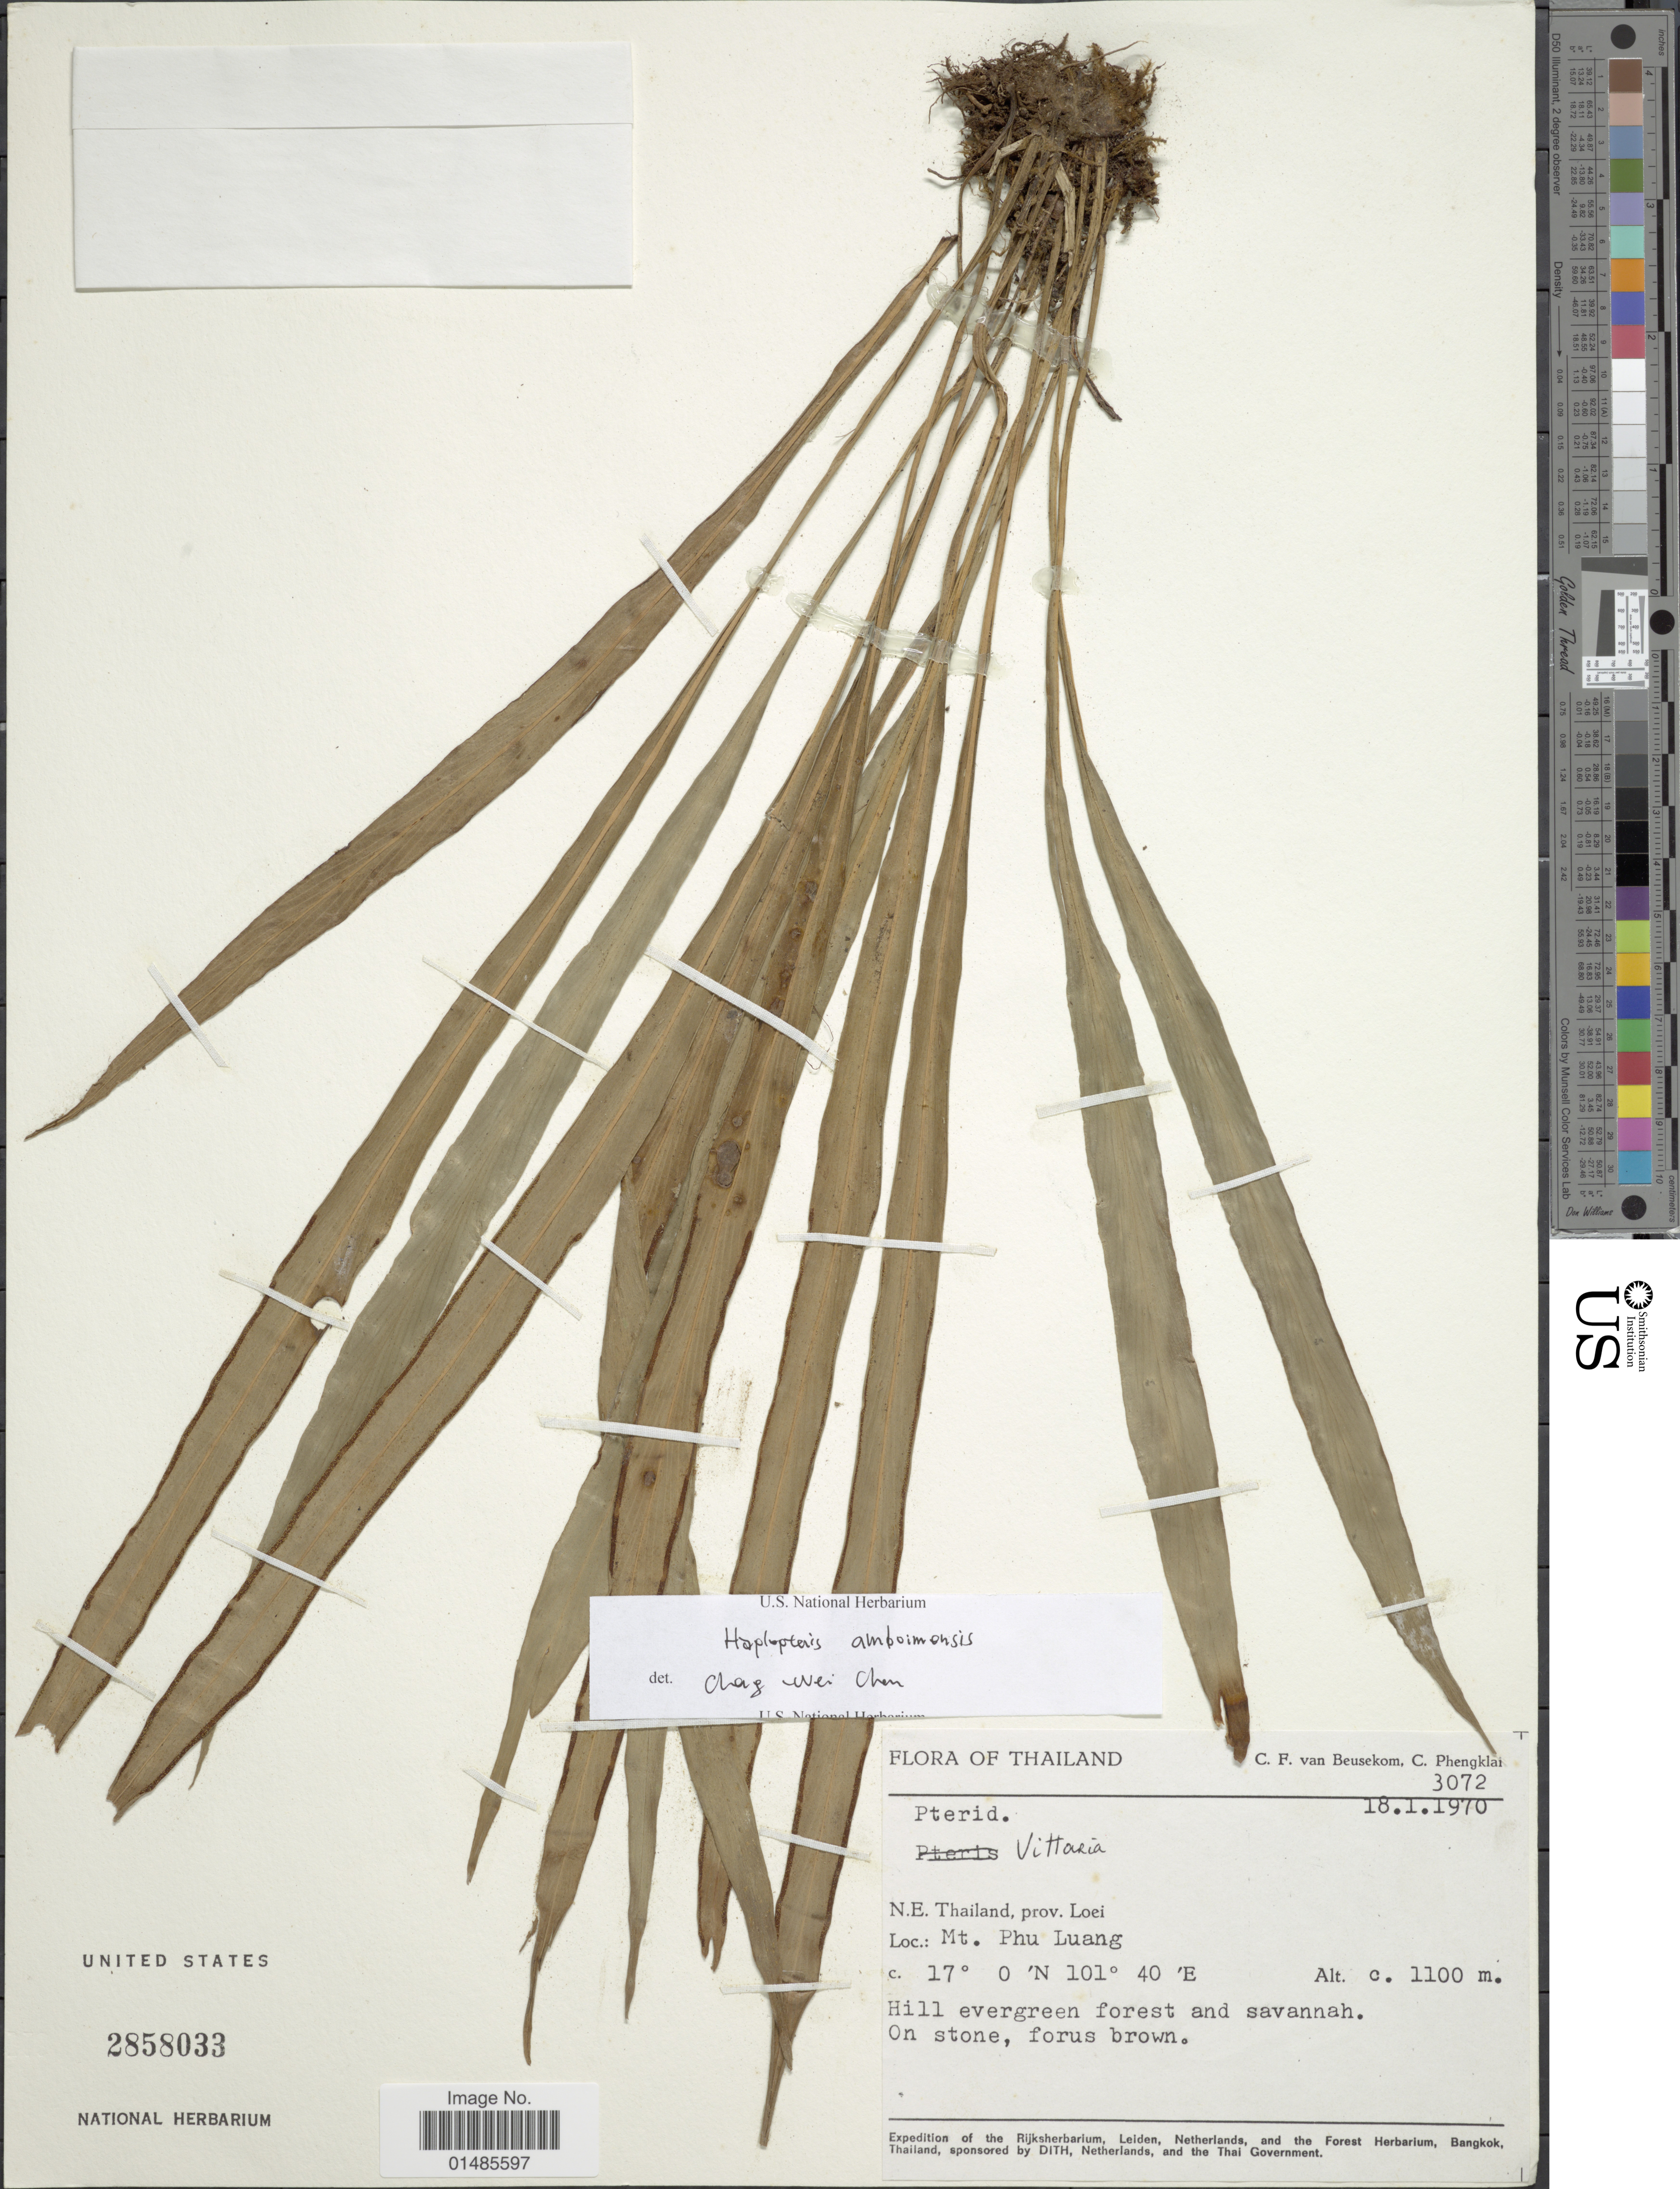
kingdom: Plantae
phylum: Tracheophyta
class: Polypodiopsida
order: Polypodiales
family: Pteridaceae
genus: Haplopteris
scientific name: Haplopteris amboinensis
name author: (Fée) X.C. Zhang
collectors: C. F. Beusekom & C. Phengklai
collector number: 3072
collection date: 1970-01-18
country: Thailand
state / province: Loei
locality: N.E. Thailand. Mt. Phu Luang.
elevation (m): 1100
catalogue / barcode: US 2858033